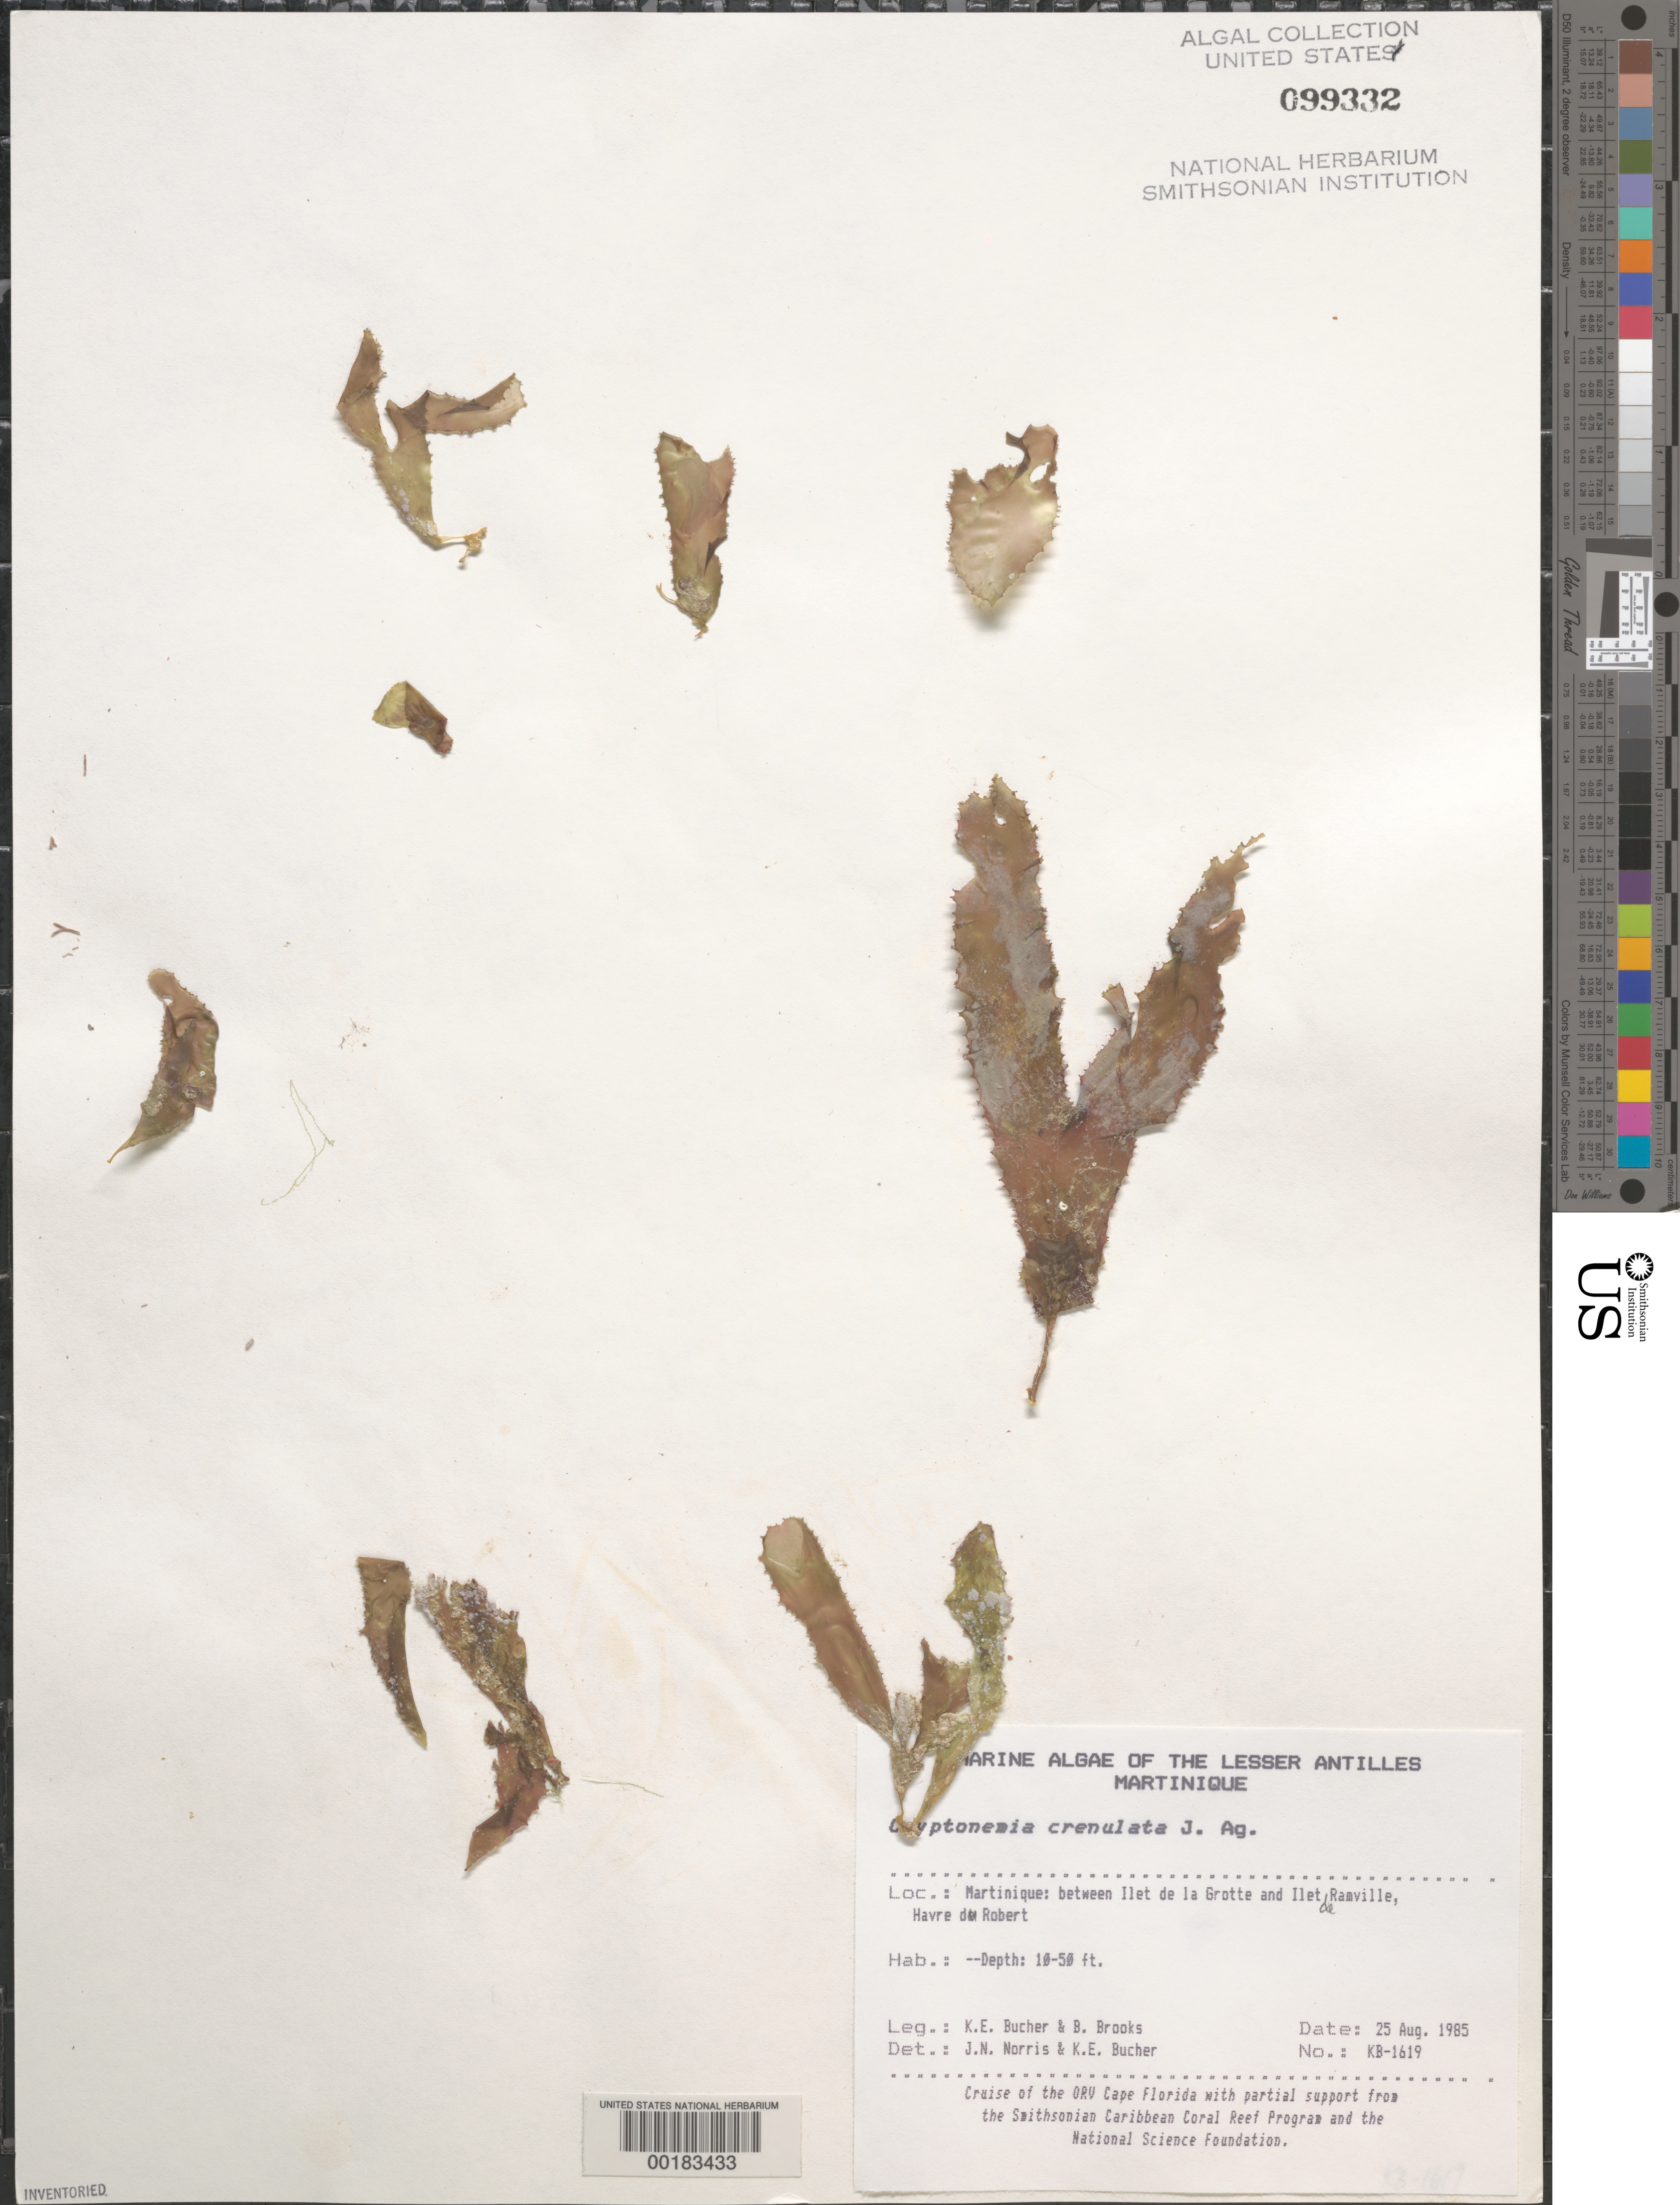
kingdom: Plantae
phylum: Rhodophyta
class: Florideophyceae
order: Halymeniales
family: Halymeniaceae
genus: Cryptonemia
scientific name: Cryptonemia crenulata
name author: (J. Agardh) J. Agardh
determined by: Norris, J. N.; Bucher, K. E.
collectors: K. E. Bucher & B. Brooks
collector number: Kb-1619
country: Martinique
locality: Between Ilet de la Grotte and Ilet de Ramville, Havre du Robert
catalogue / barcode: US 99332